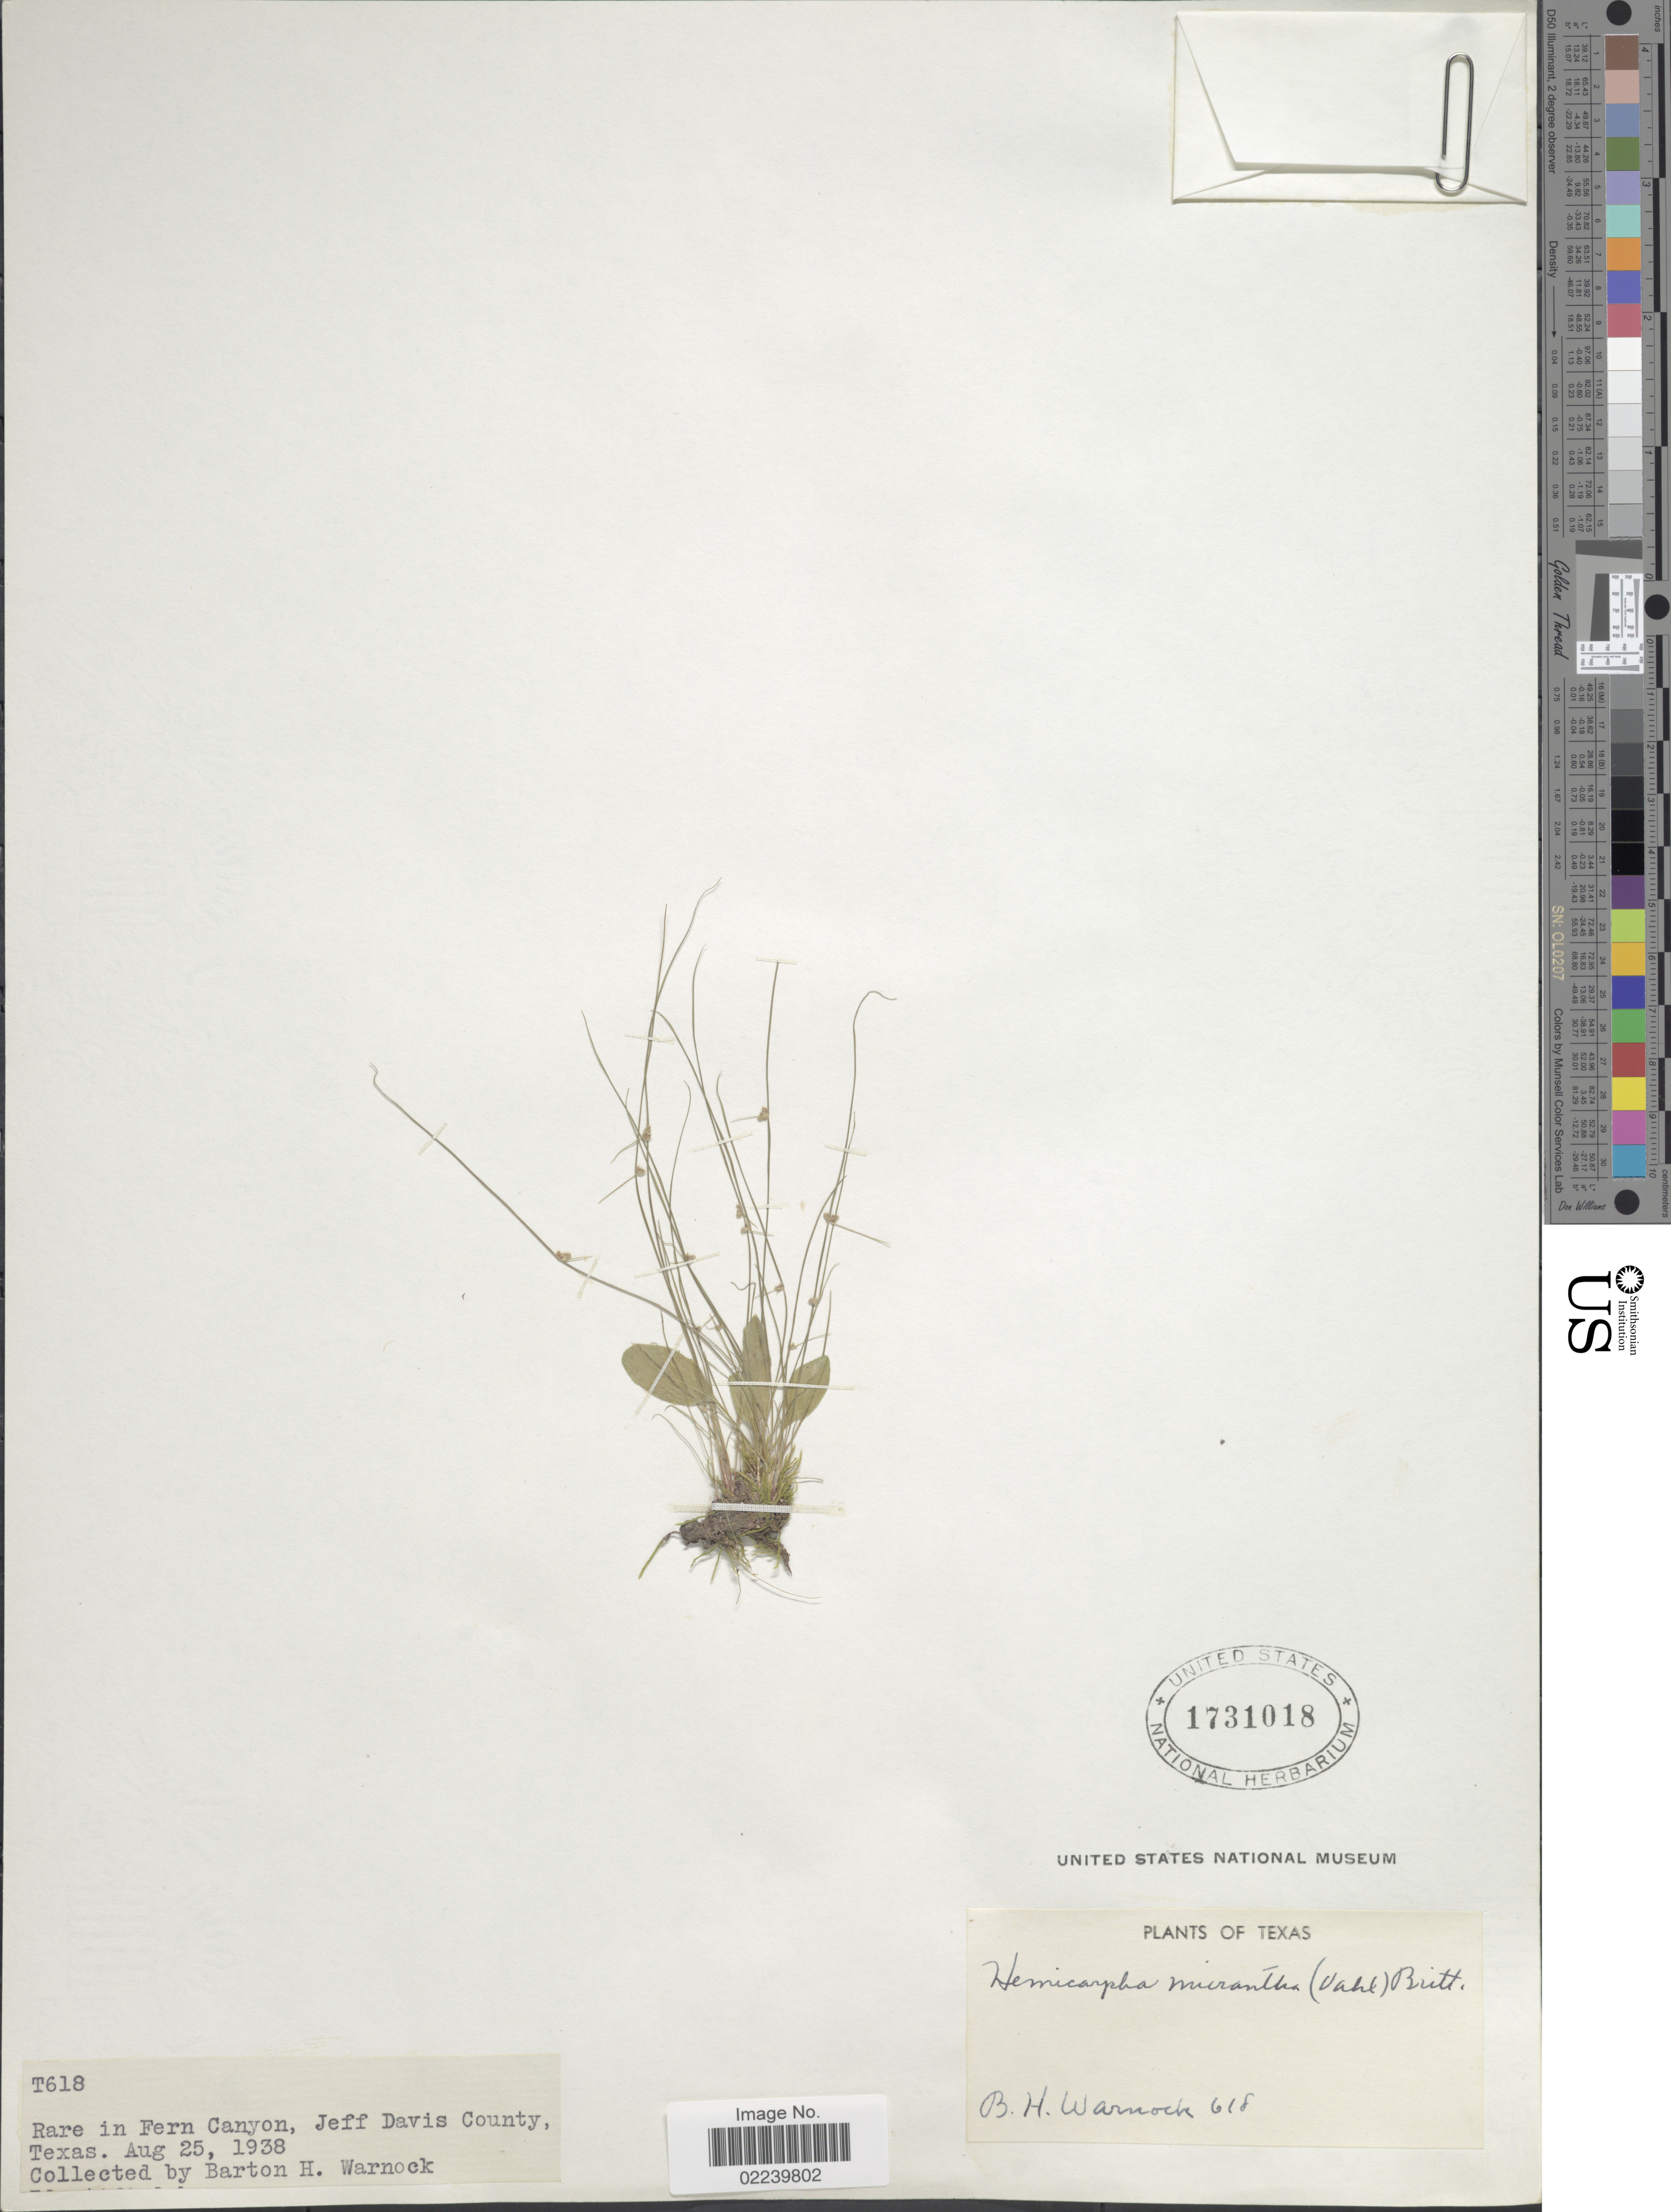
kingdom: Plantae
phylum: Tracheophyta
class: Liliopsida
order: Poales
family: Cyperaceae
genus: Cyperus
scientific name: Cyperus subsquarrosus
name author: (Muhl.) Bauters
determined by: Strong, M. T., (US), Smithsonian Institution - National Museum of Natural History (UNITED STATES)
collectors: B. H. Warnock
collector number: T618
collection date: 1938-08-25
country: United States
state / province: Texas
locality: Rare in Fern Canyon, Jeff Davis County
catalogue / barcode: US 1731018